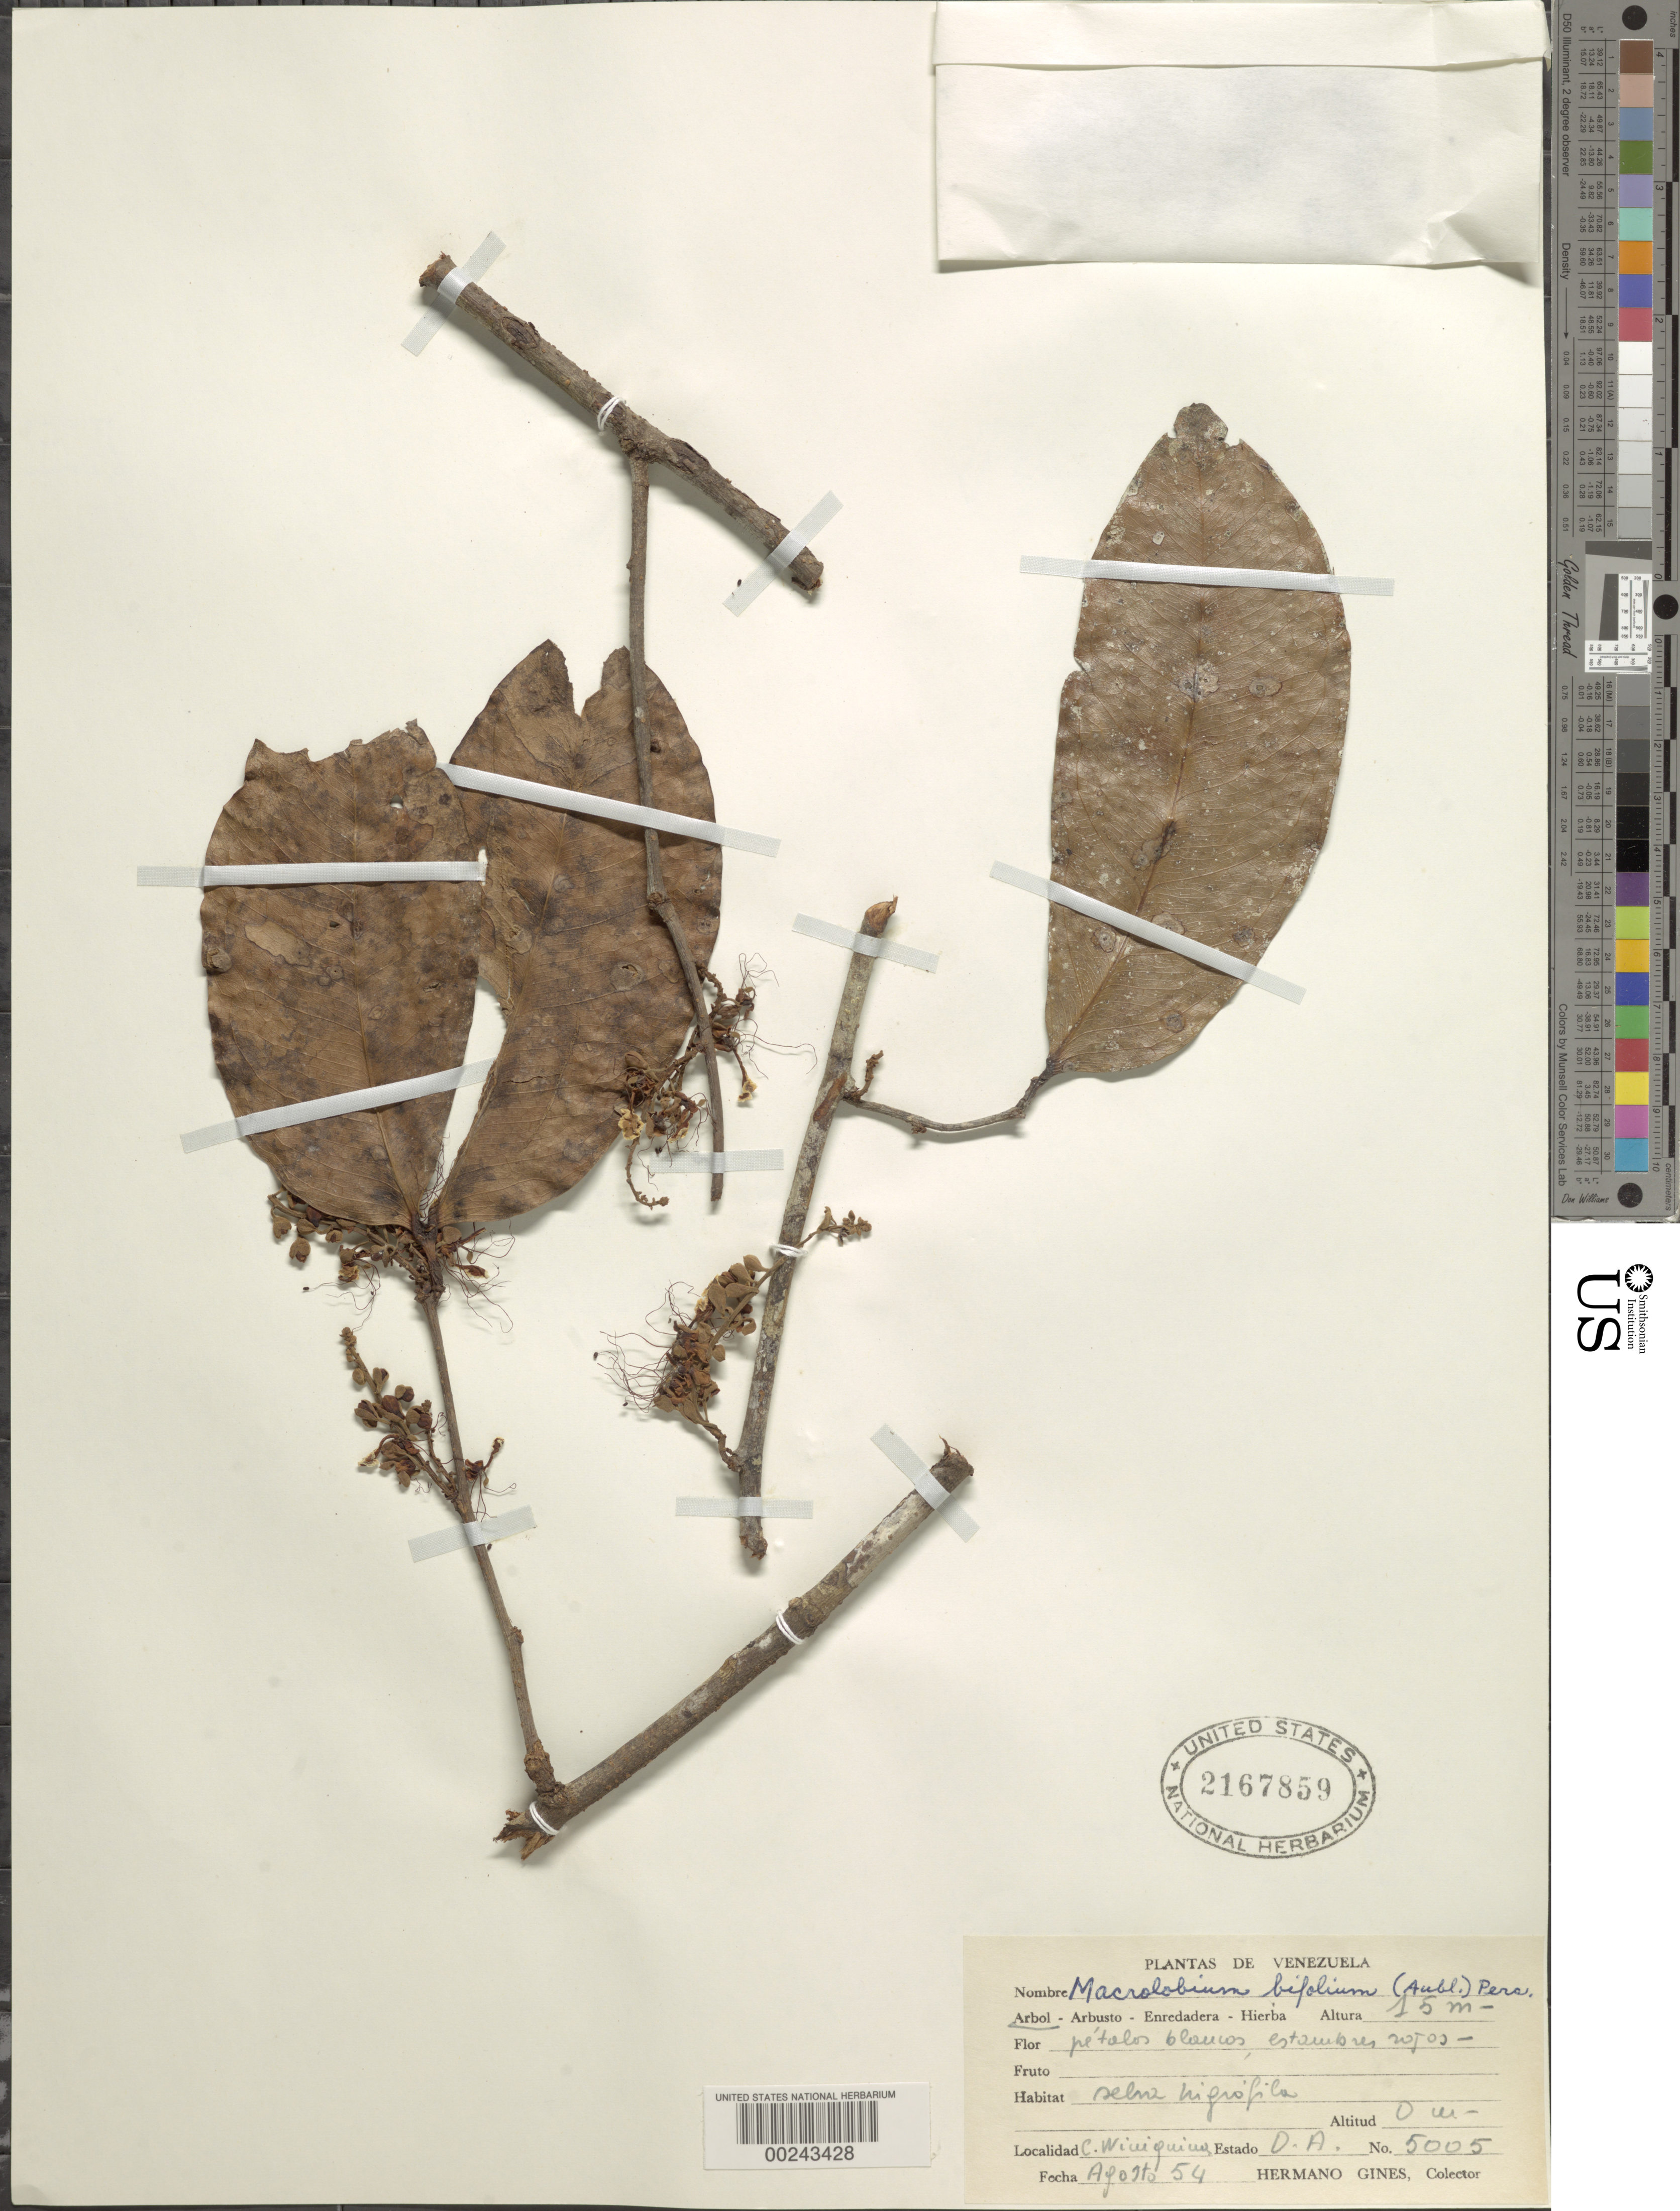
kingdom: Plantae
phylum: Tracheophyta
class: Magnoliopsida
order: Fabales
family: Fabaceae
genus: Macrolobium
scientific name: Macrolobium bifolium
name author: (Aubl.) Pers.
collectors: Bro. Gines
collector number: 5005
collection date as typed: Aug 1954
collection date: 1954-08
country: Venezuela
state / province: Delta Amacuro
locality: C. wimiquima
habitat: Rain forest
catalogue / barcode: US 2167859